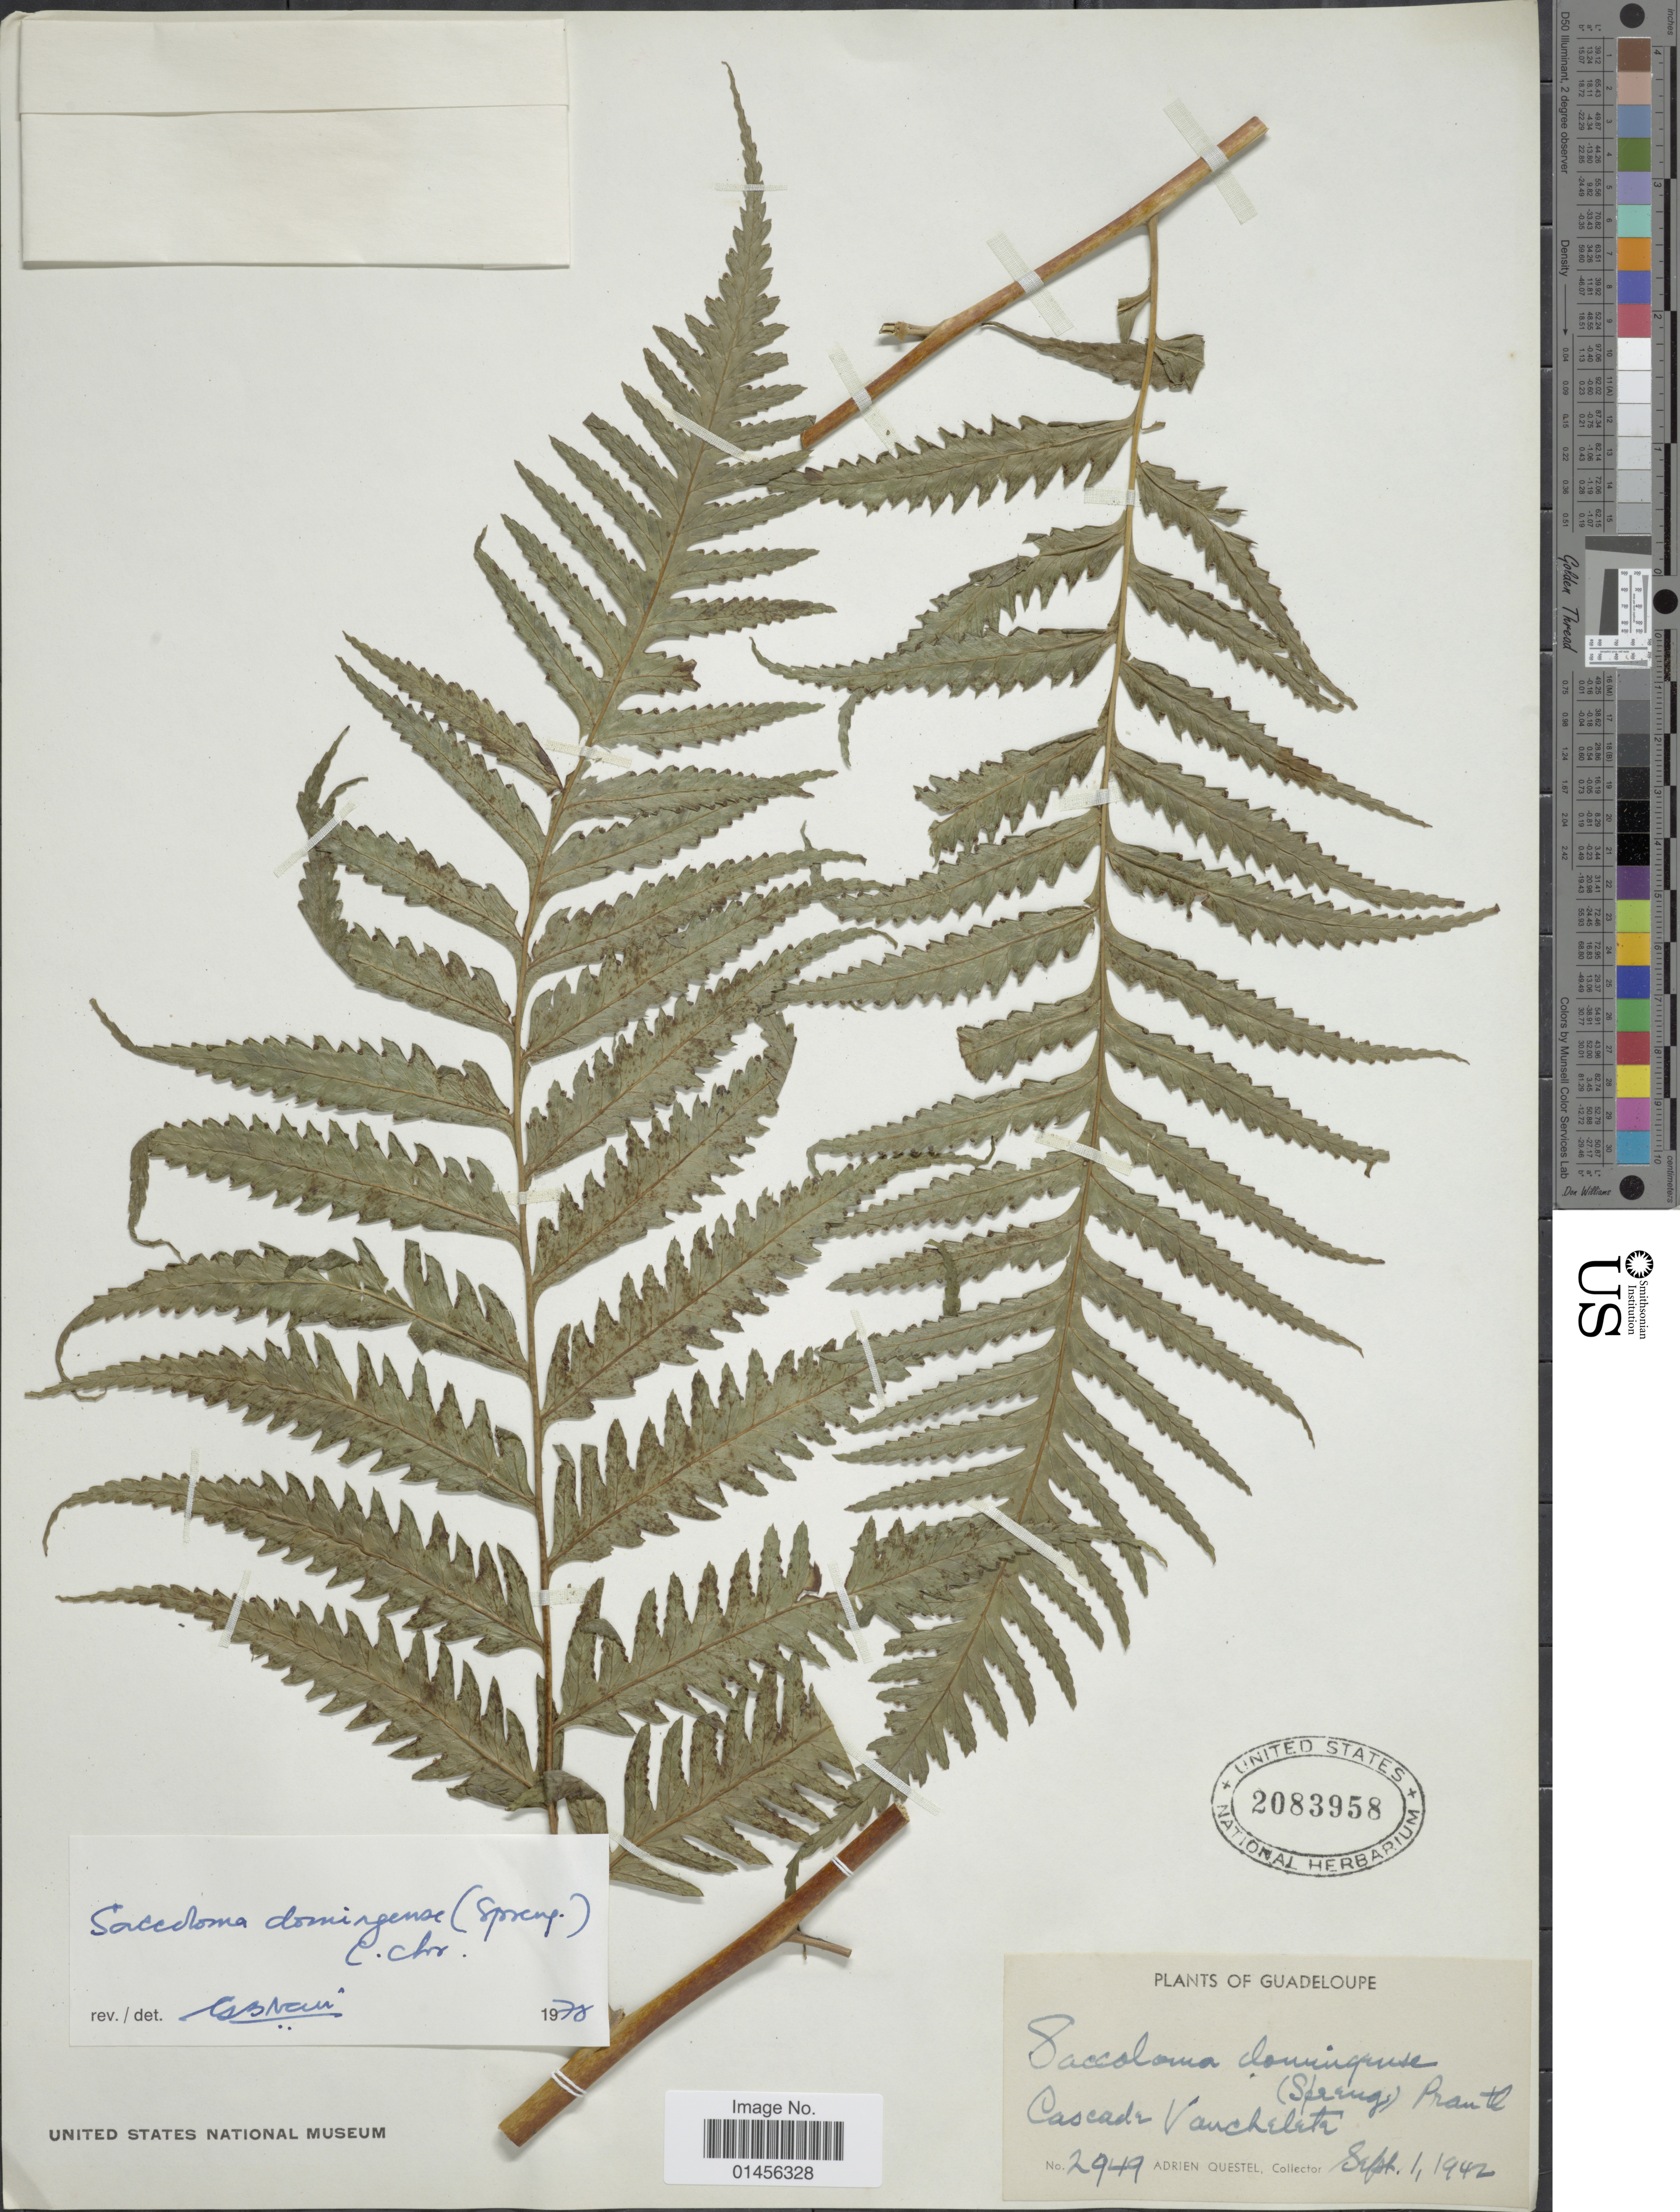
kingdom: Plantae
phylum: Tracheophyta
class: Polypodiopsida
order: Polypodiales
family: Saccolomataceae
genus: Saccoloma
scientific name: Saccoloma domingense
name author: (Spreng.) C. Chr.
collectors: A. Questel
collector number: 2949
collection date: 1942-09-01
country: Guadeloupe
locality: Cascade Vancheleta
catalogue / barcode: US 2083958